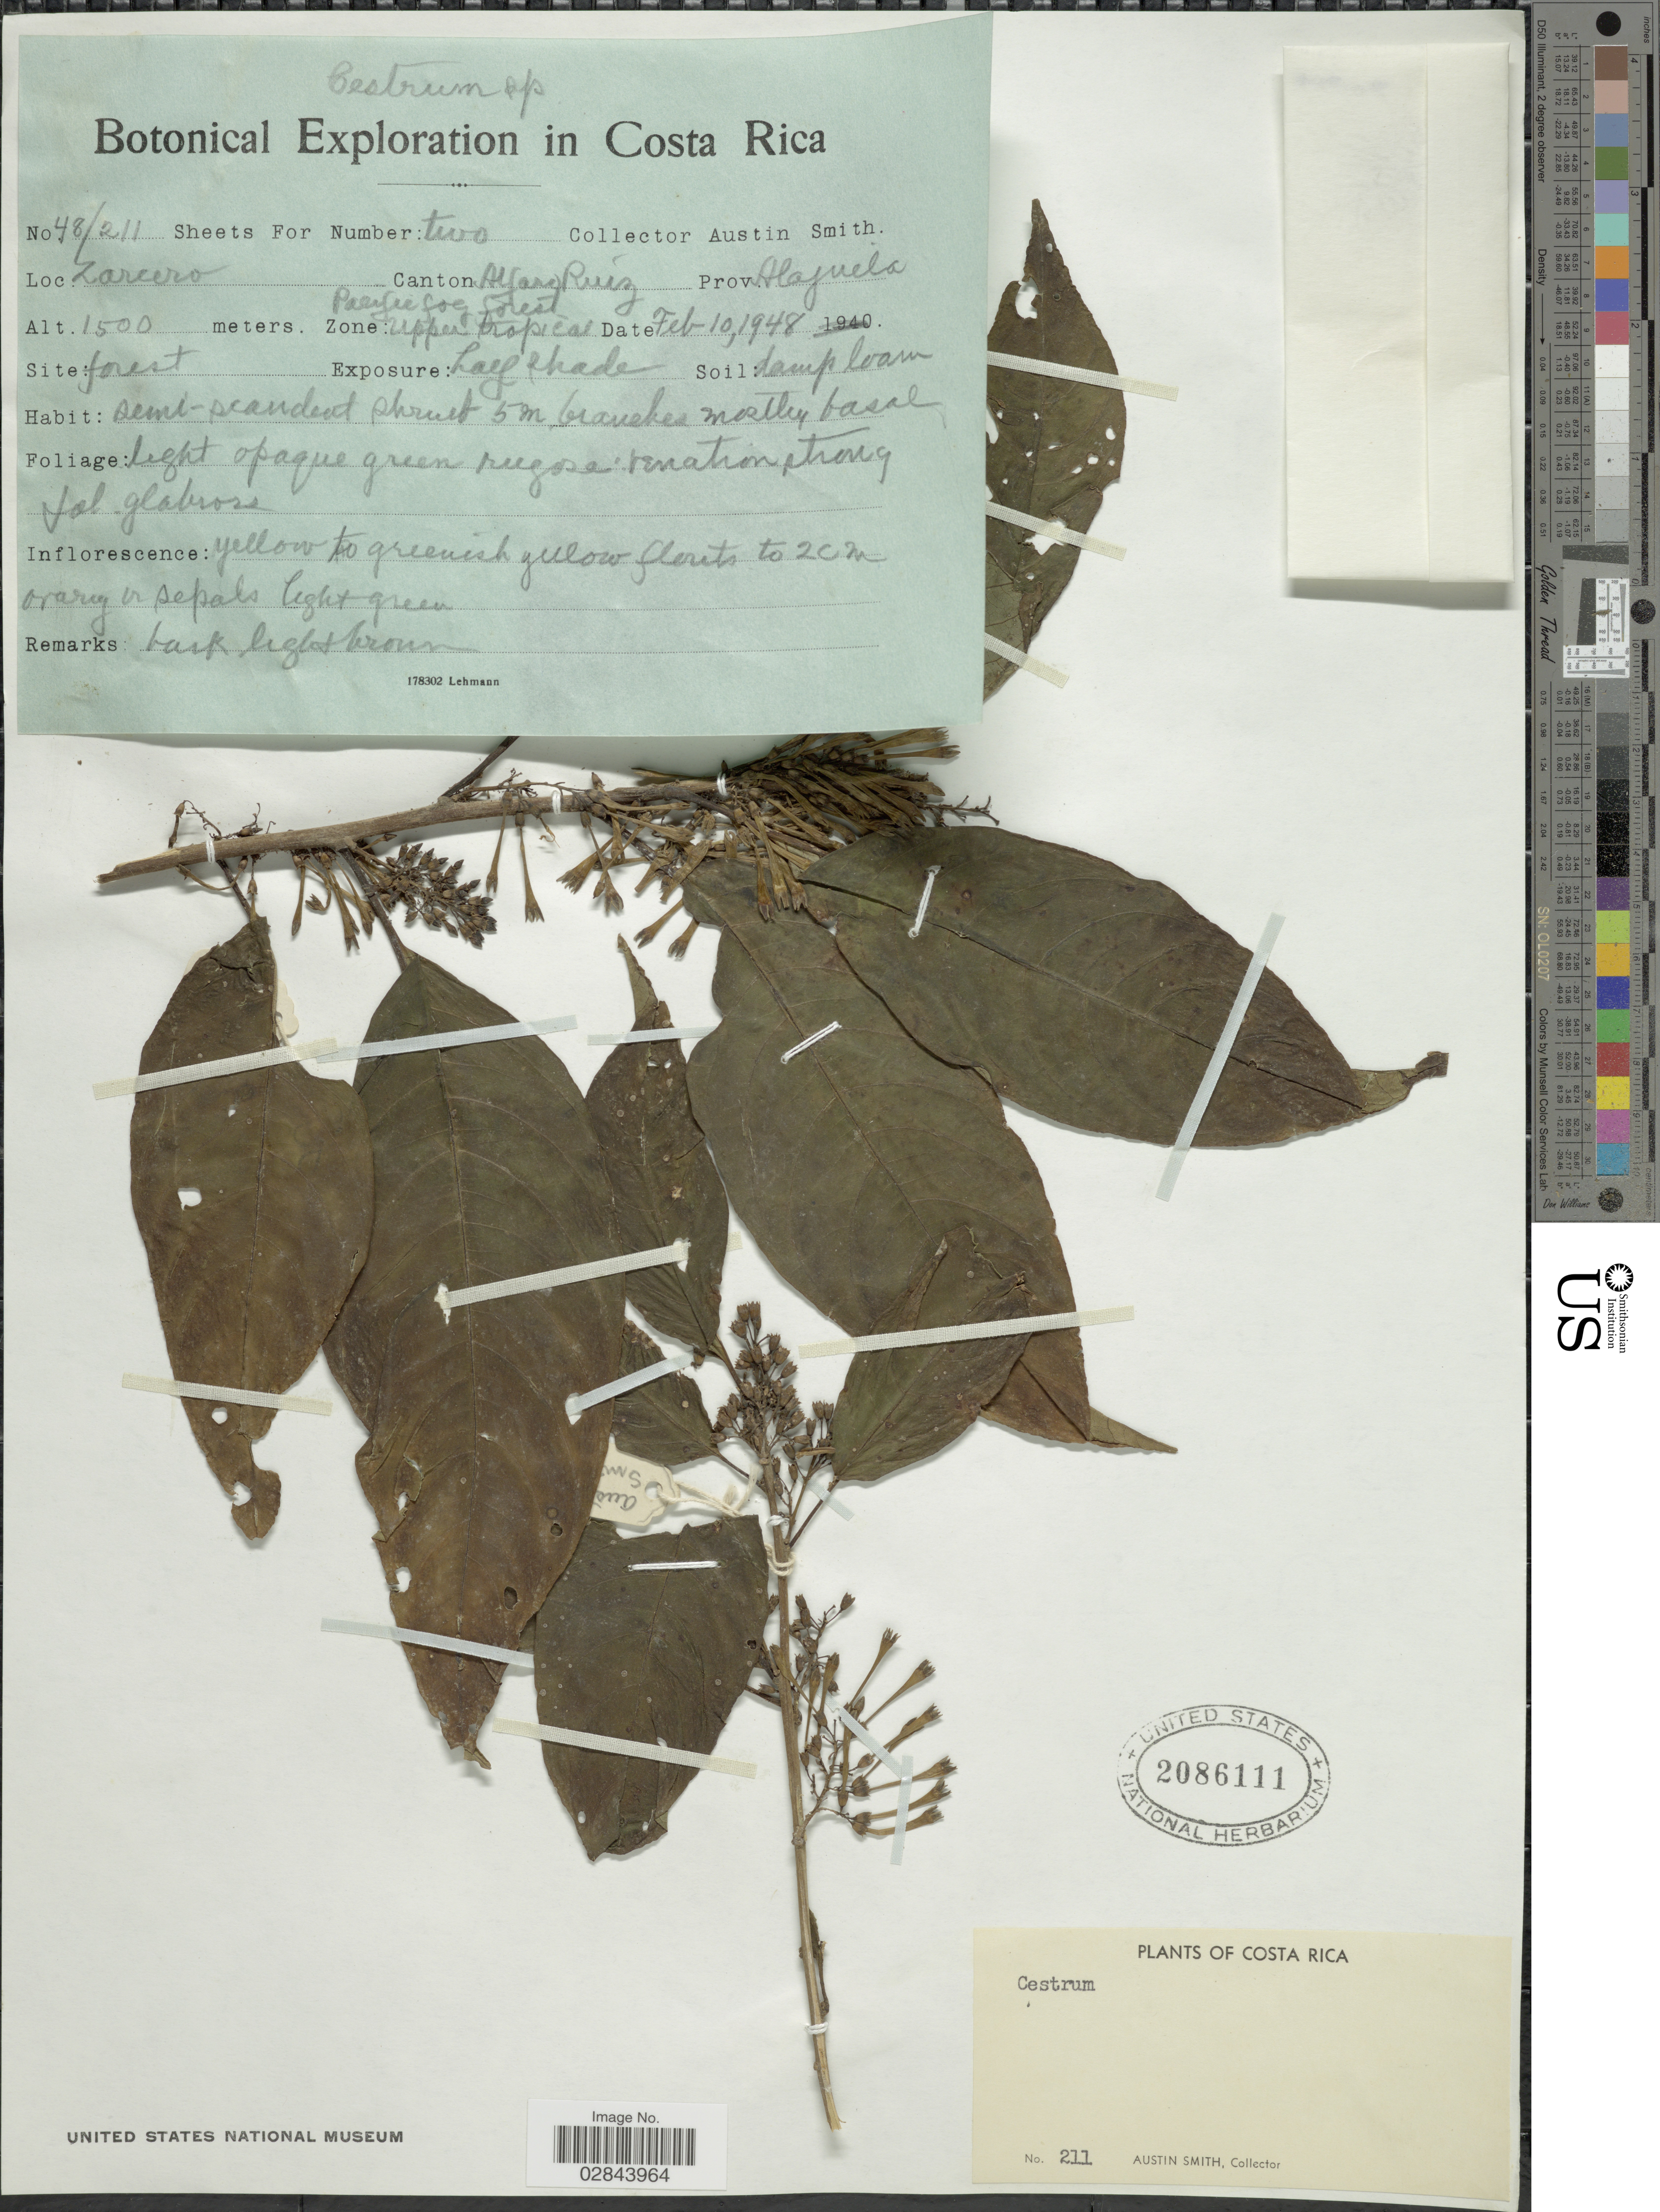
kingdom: Plantae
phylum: Tracheophyta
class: Magnoliopsida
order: Solanales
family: Solanaceae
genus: Cestrum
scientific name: Cestrum rugulosum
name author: Francey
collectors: Aust P. Smith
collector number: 211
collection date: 1948-02-10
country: Costa Rica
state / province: Alajuela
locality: Zarcero. Canton Alfaro Ruiz. Pacific fog forest.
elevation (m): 1500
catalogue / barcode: US 2086111